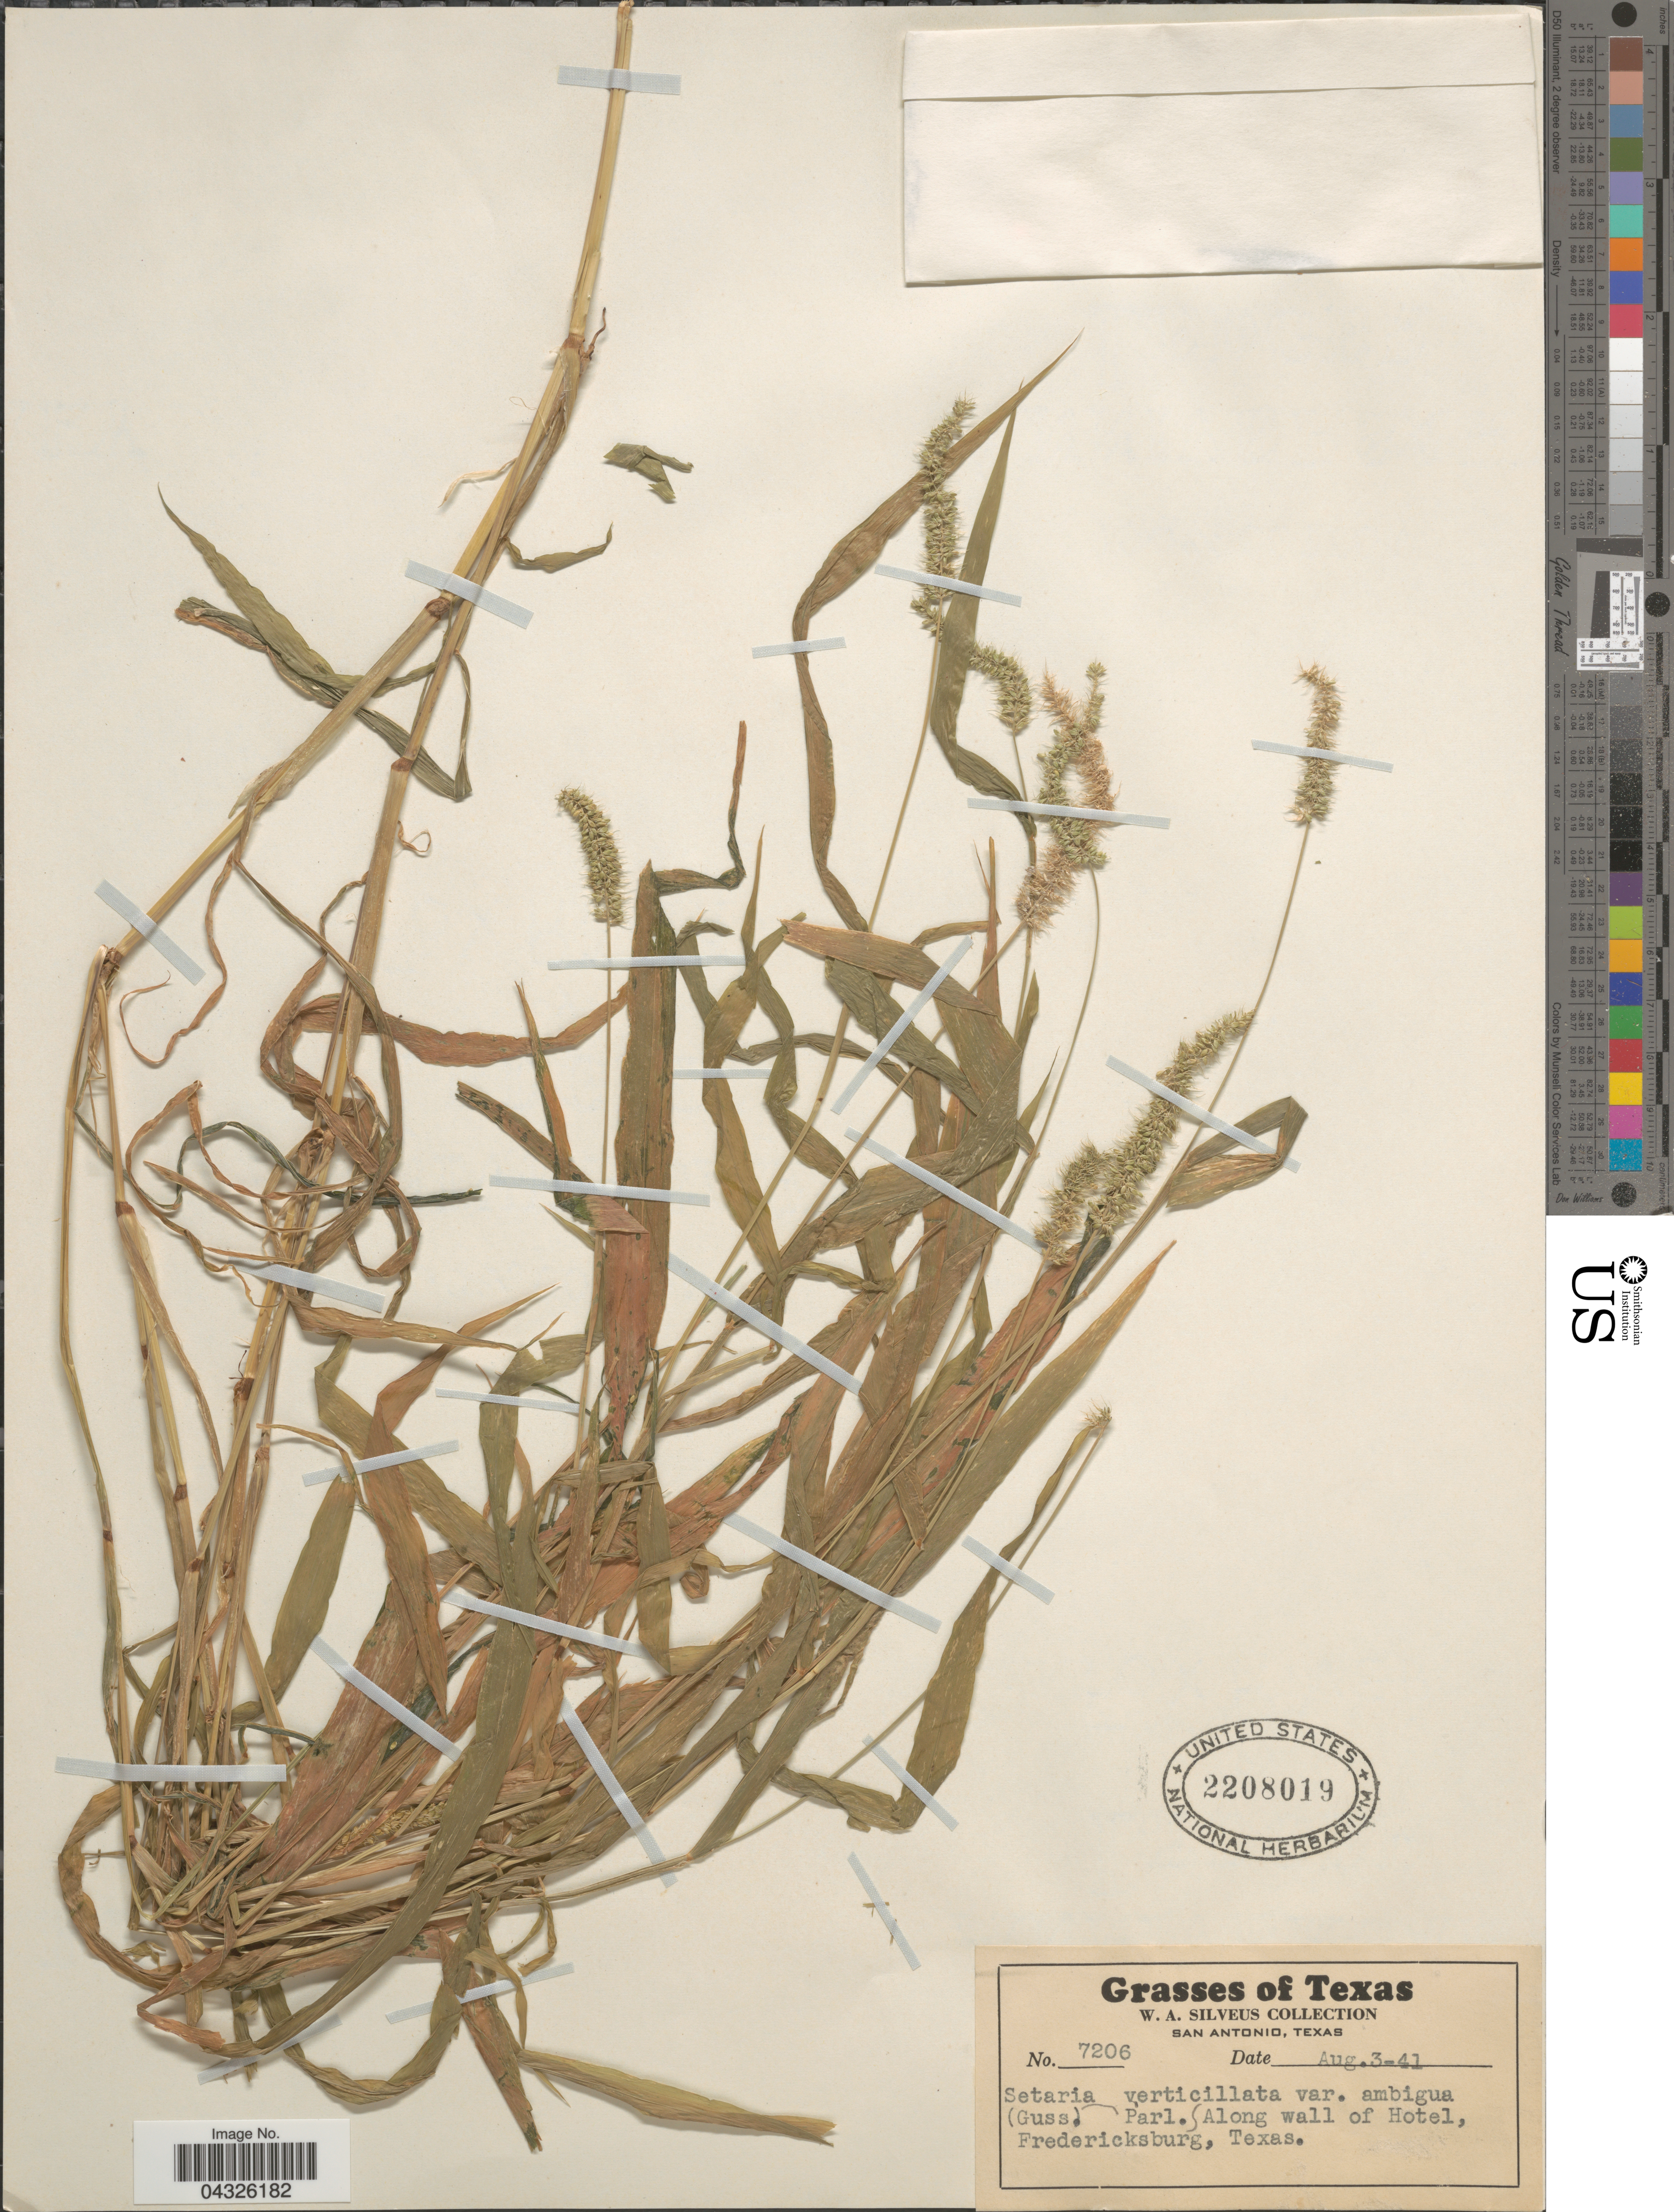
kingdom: Plantae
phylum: Tracheophyta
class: Liliopsida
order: Poales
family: Poaceae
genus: Setaria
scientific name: Setaria verticillata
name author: (L.) P. Beauv.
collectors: W. Silveus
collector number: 7206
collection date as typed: Transcribed d/m/y: 3/8/41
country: United States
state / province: Texas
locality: Along wall of Hotel, Fredericksburg.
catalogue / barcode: US 2208019